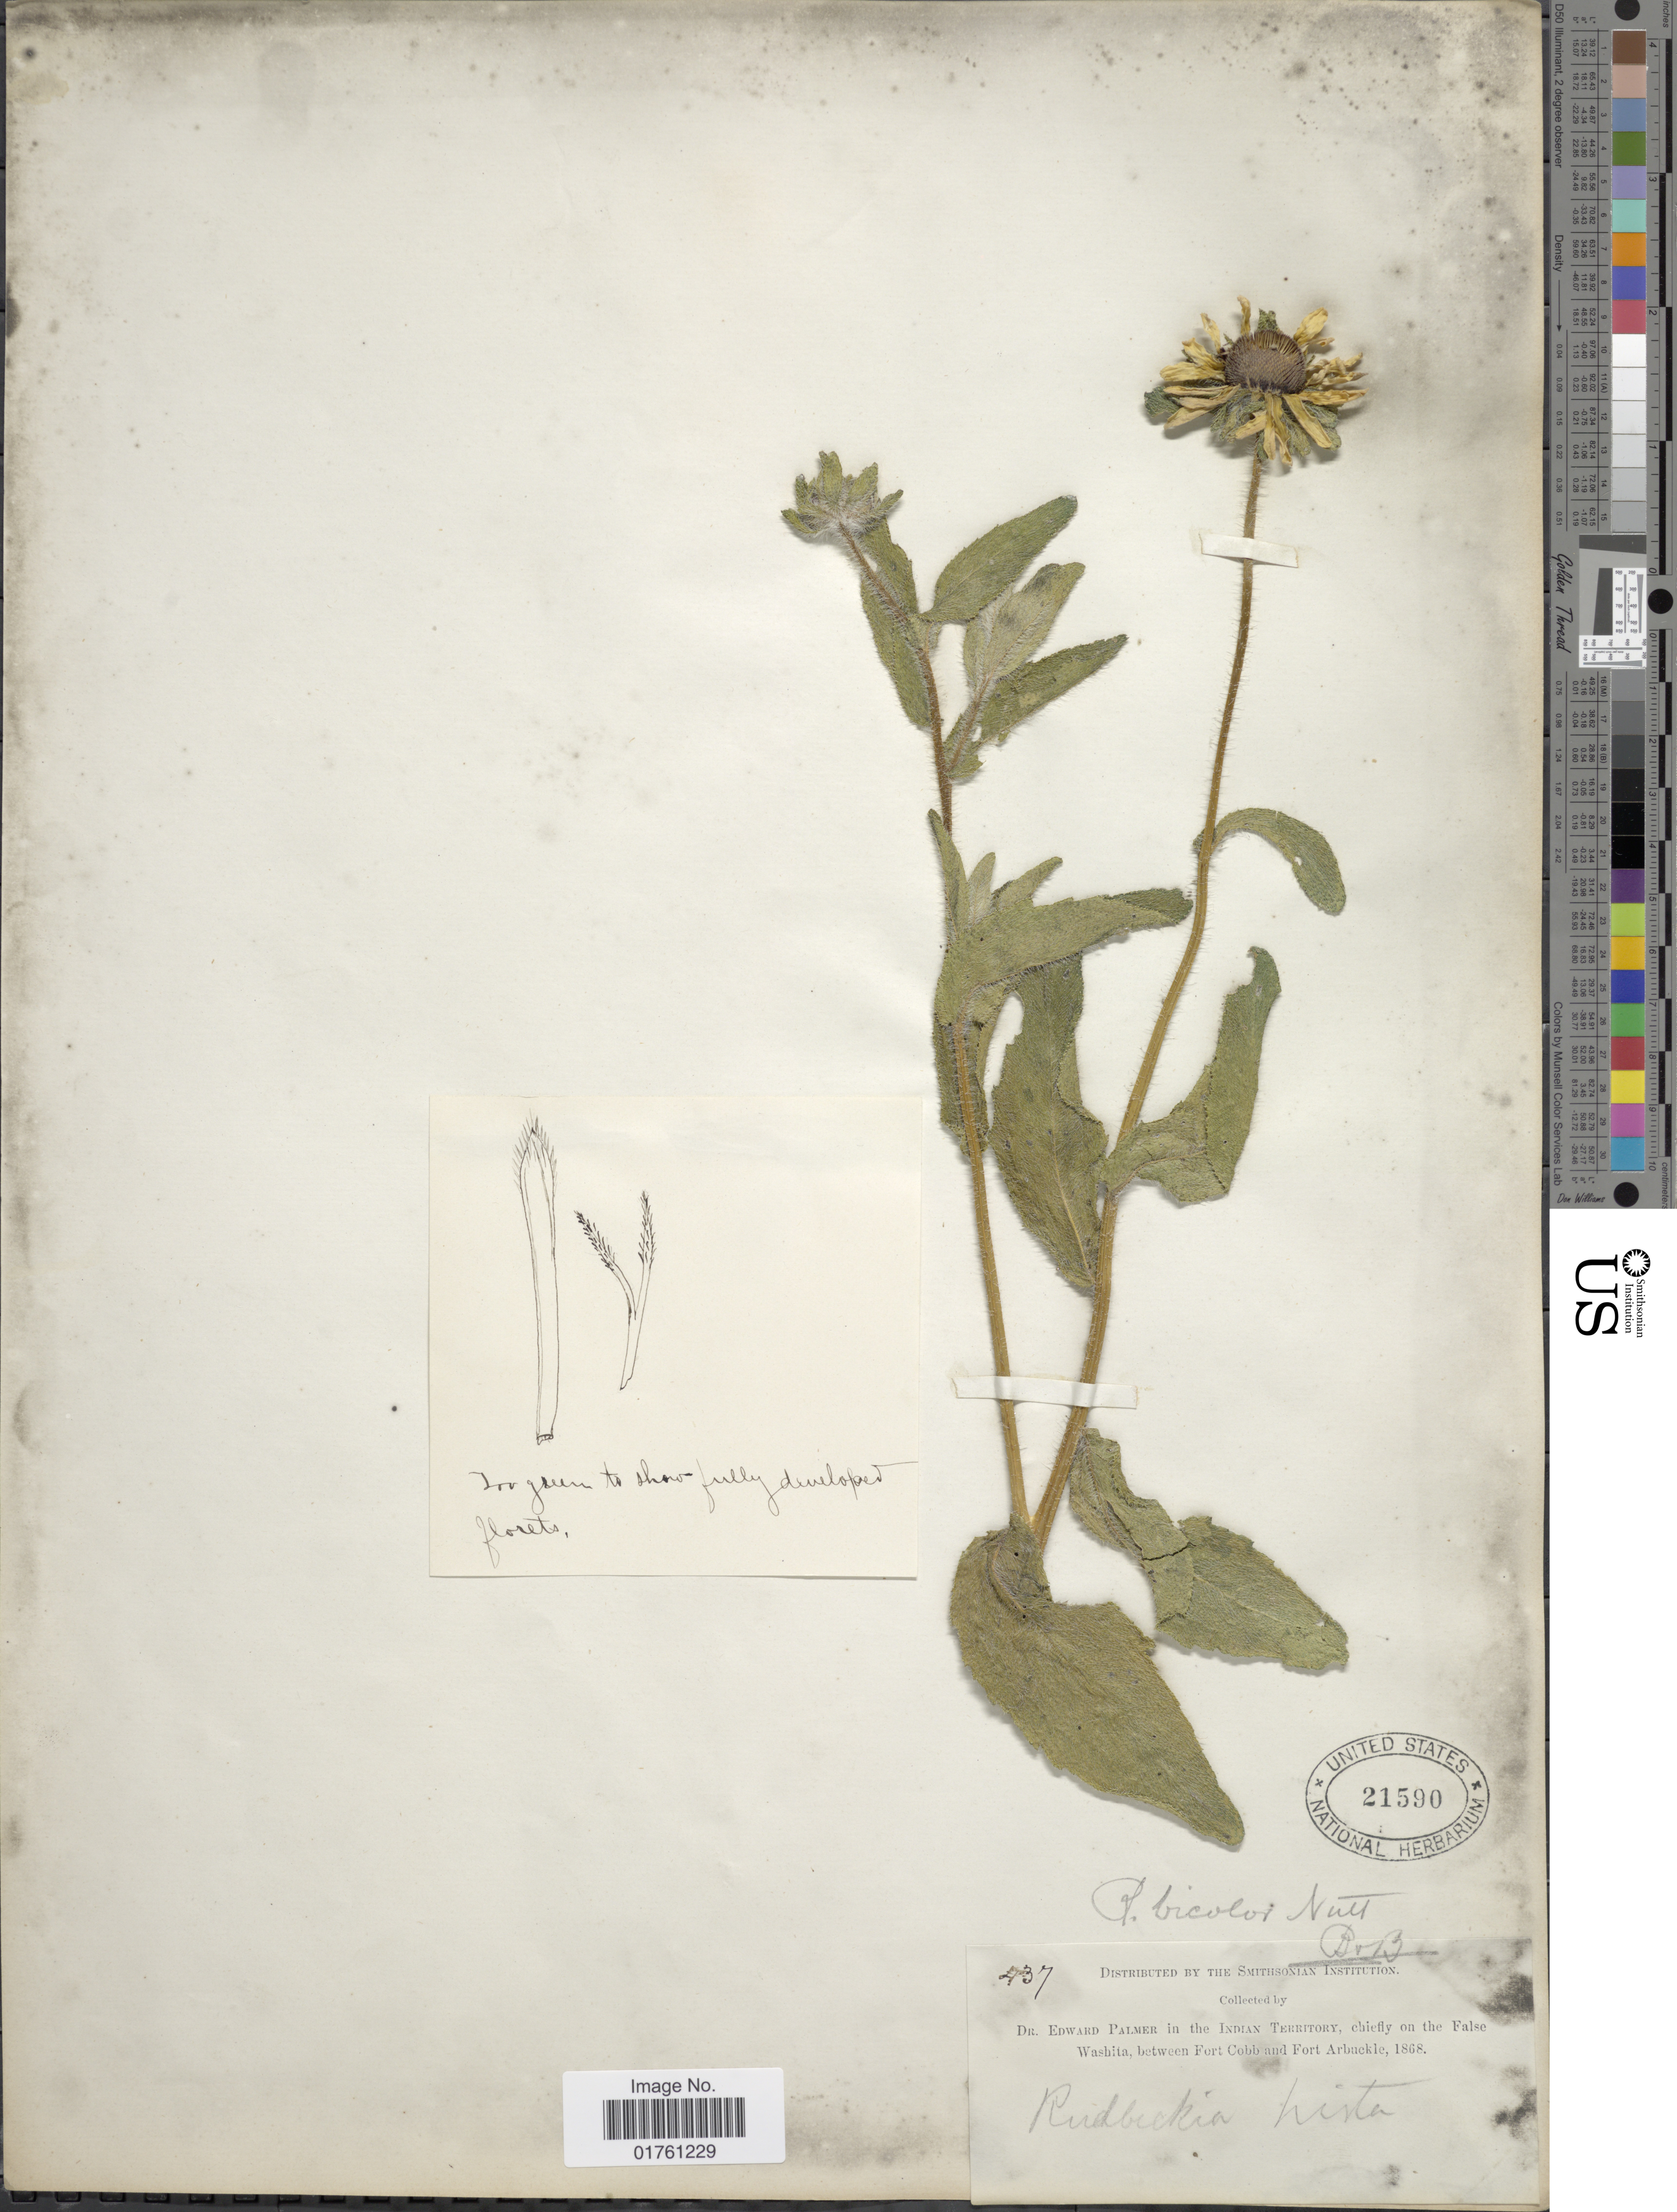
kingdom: Plantae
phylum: Tracheophyta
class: Magnoliopsida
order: Asterales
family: Asteraceae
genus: Rudbeckia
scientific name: Rudbeckia hirta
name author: L.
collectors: E. Palmer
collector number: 437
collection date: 1868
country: United States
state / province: Oklahoma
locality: In the Indian Territory, chiefly on the False Washita, between Cobb and Fort Arbuckle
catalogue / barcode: US 21590